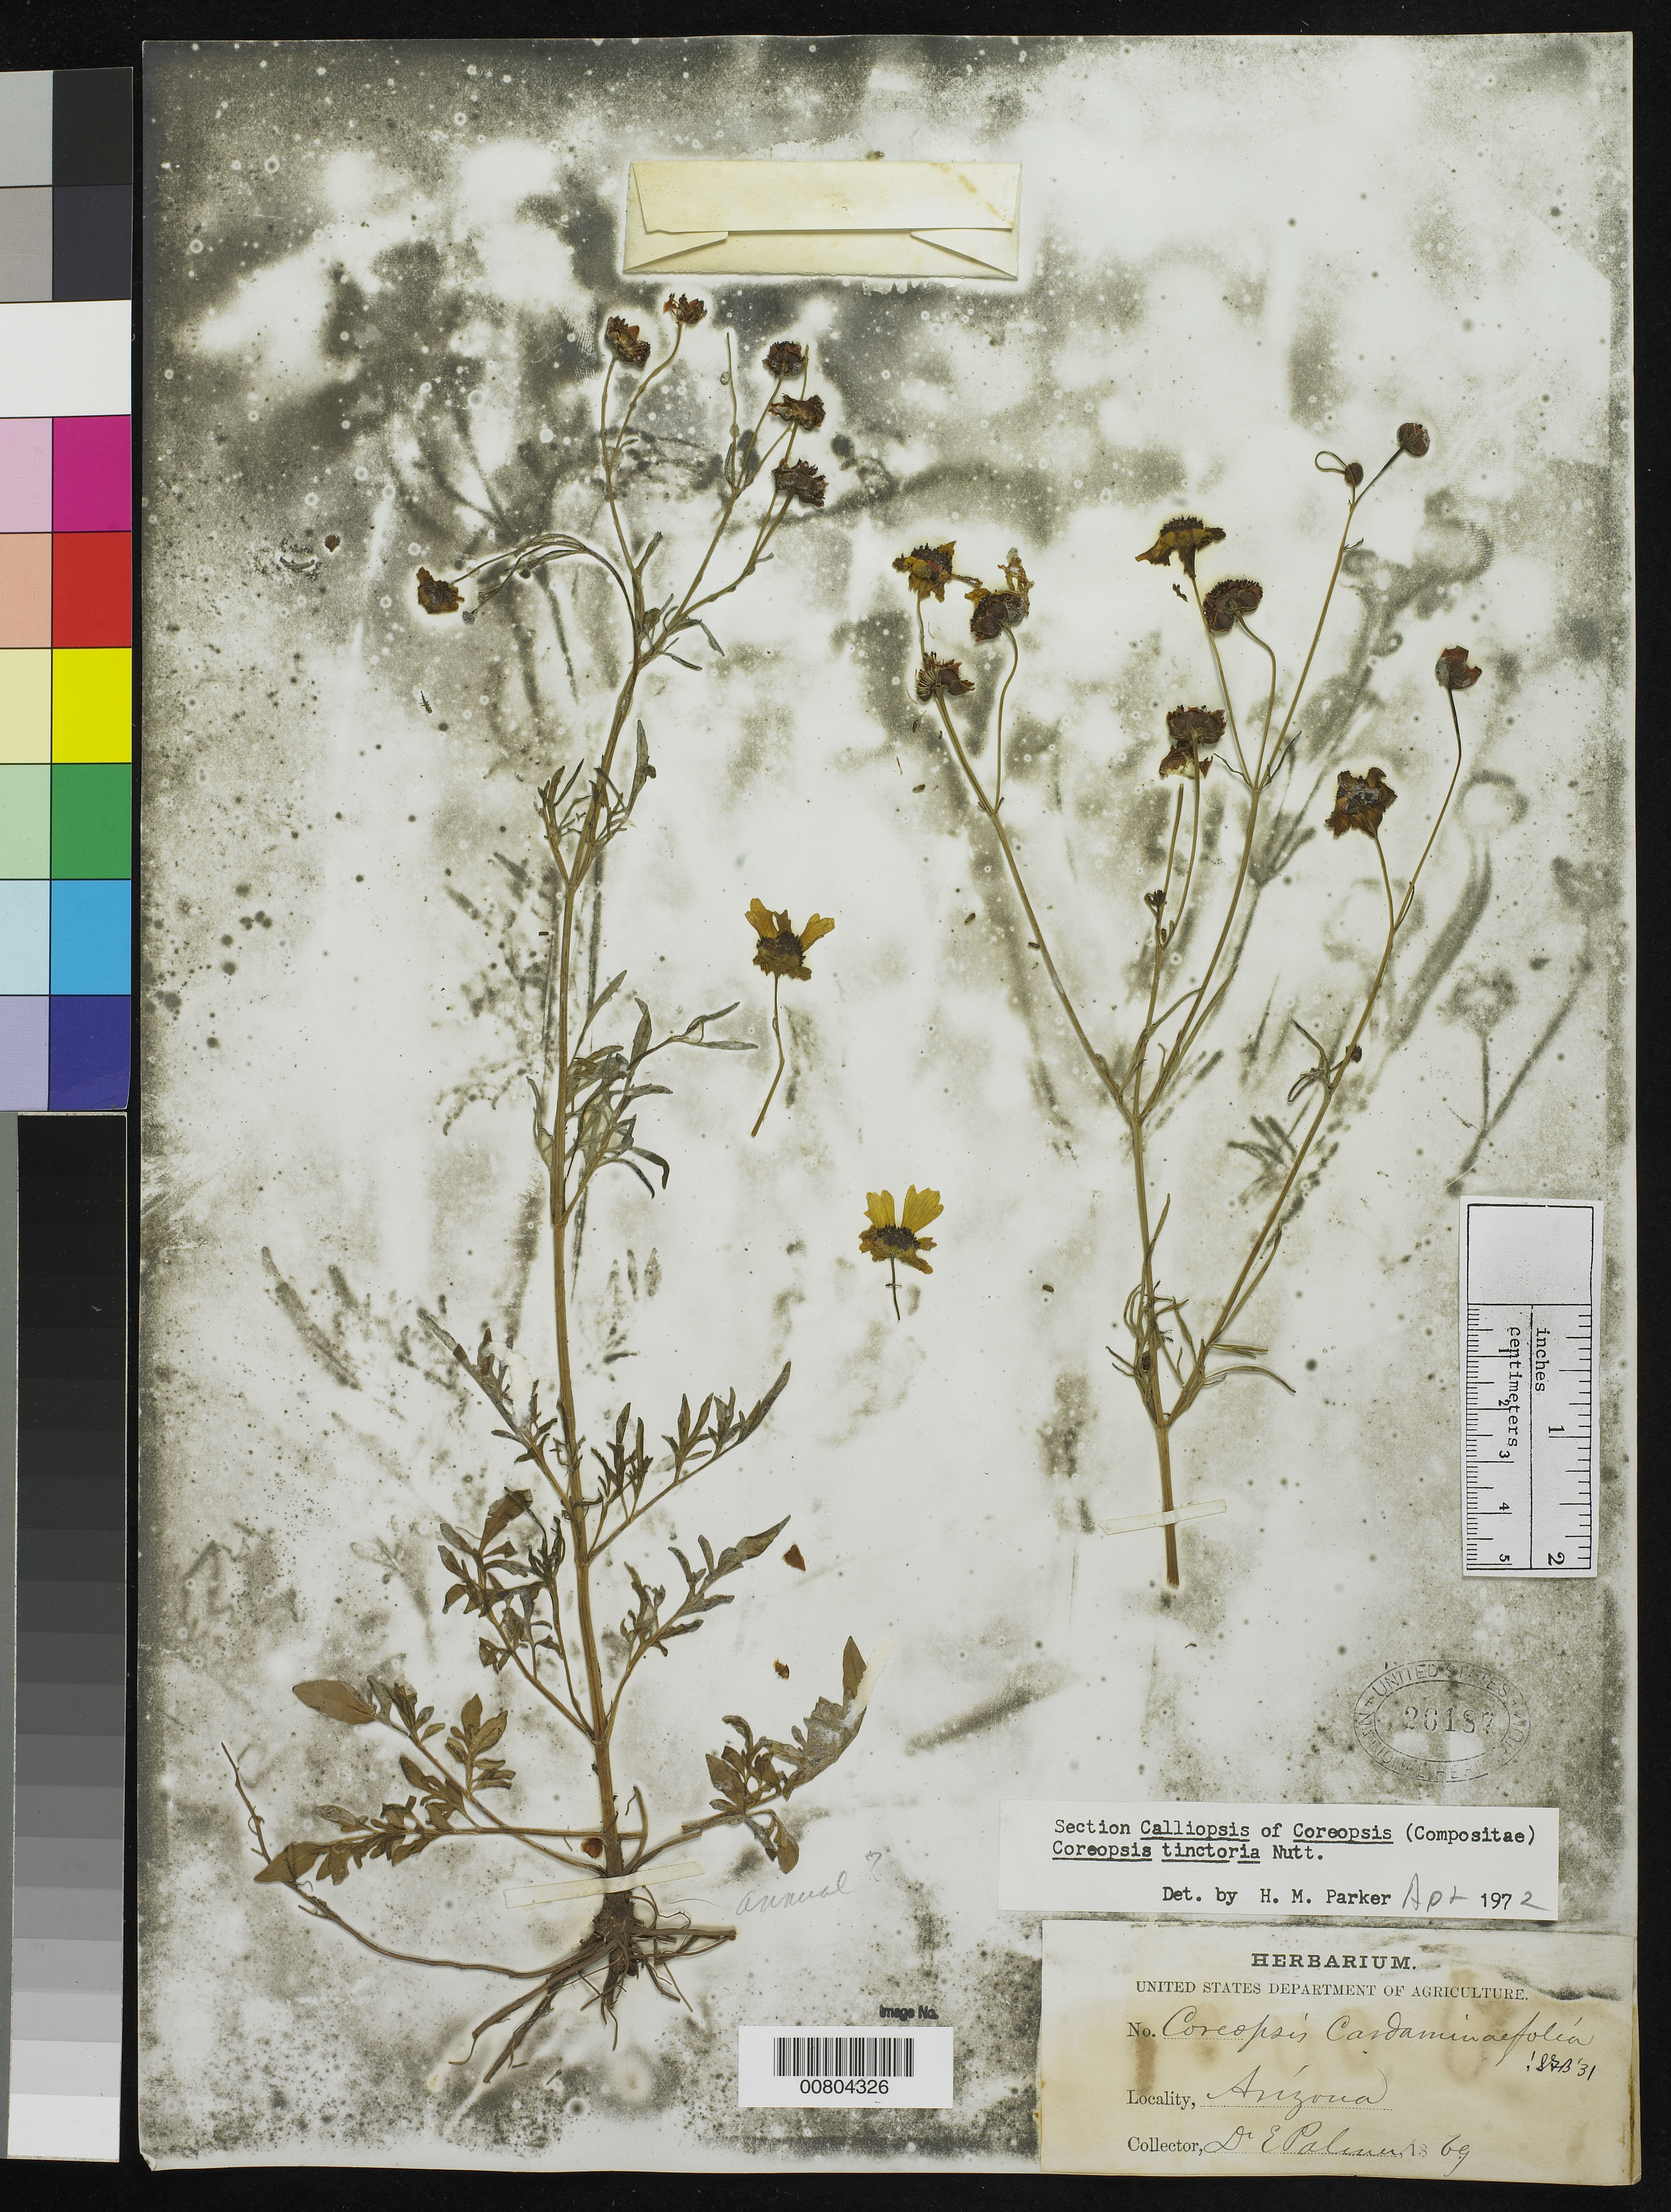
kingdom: Plantae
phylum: Tracheophyta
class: Magnoliopsida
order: Asterales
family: Asteraceae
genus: Coreopsis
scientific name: Coreopsis tinctoria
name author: Nutt.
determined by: Parker, H. M.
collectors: E. Palmer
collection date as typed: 1869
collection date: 1869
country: United States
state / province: Arizona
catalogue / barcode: US 26187